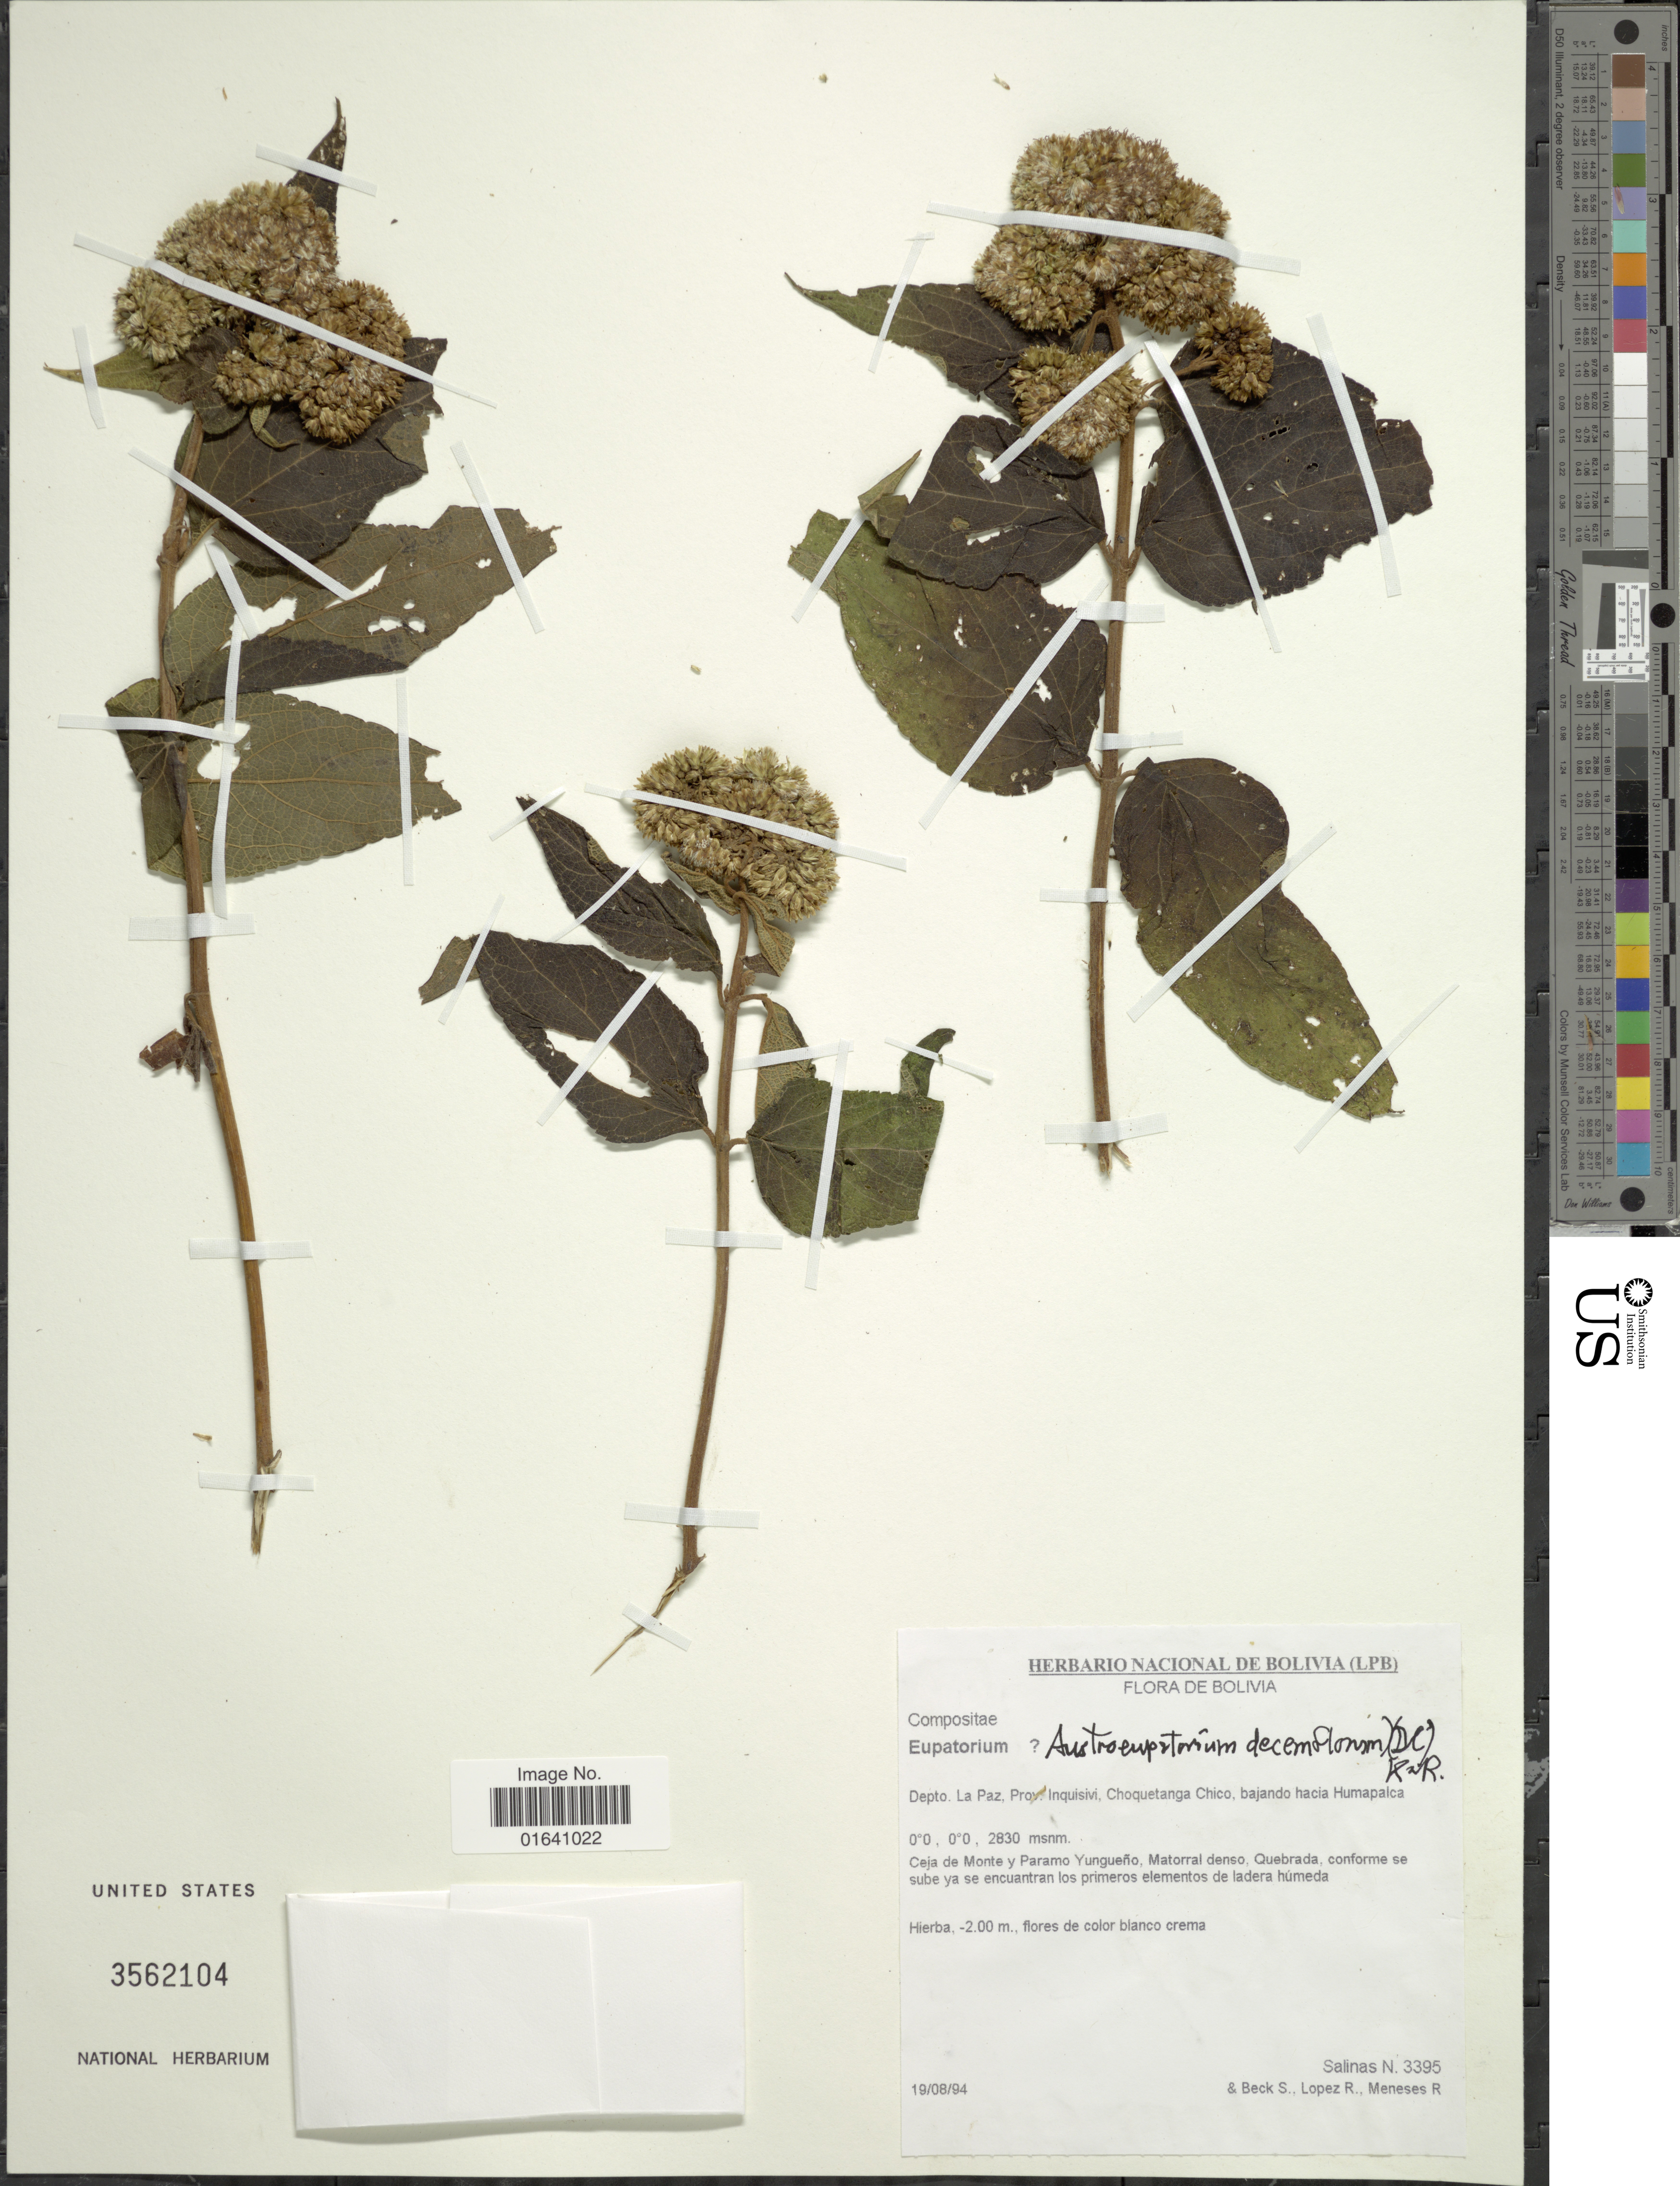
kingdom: Plantae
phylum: Tracheophyta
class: Magnoliopsida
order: Asterales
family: Asteraceae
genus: Austroeupatorium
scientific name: Austroeupatorium decemflorum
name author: (DC.) R.M. King & H. Rob.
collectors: N. Salinas, S. G. Beck, R. Lopez & R. I. Meneses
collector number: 3395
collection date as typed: Transcribed d/m/y: 19/8/94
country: Bolivia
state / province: La Paz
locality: Depto La Paz, prov. Inquisivi, Choquetanga Chico, bajando hacia Humapaica, Ceja de Monte y Paramo Yungueño, Matorral dense, Quebrada, conforme se sube ya se encuantran los primeros elementos de ladera húneda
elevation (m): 2830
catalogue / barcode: US 3562104